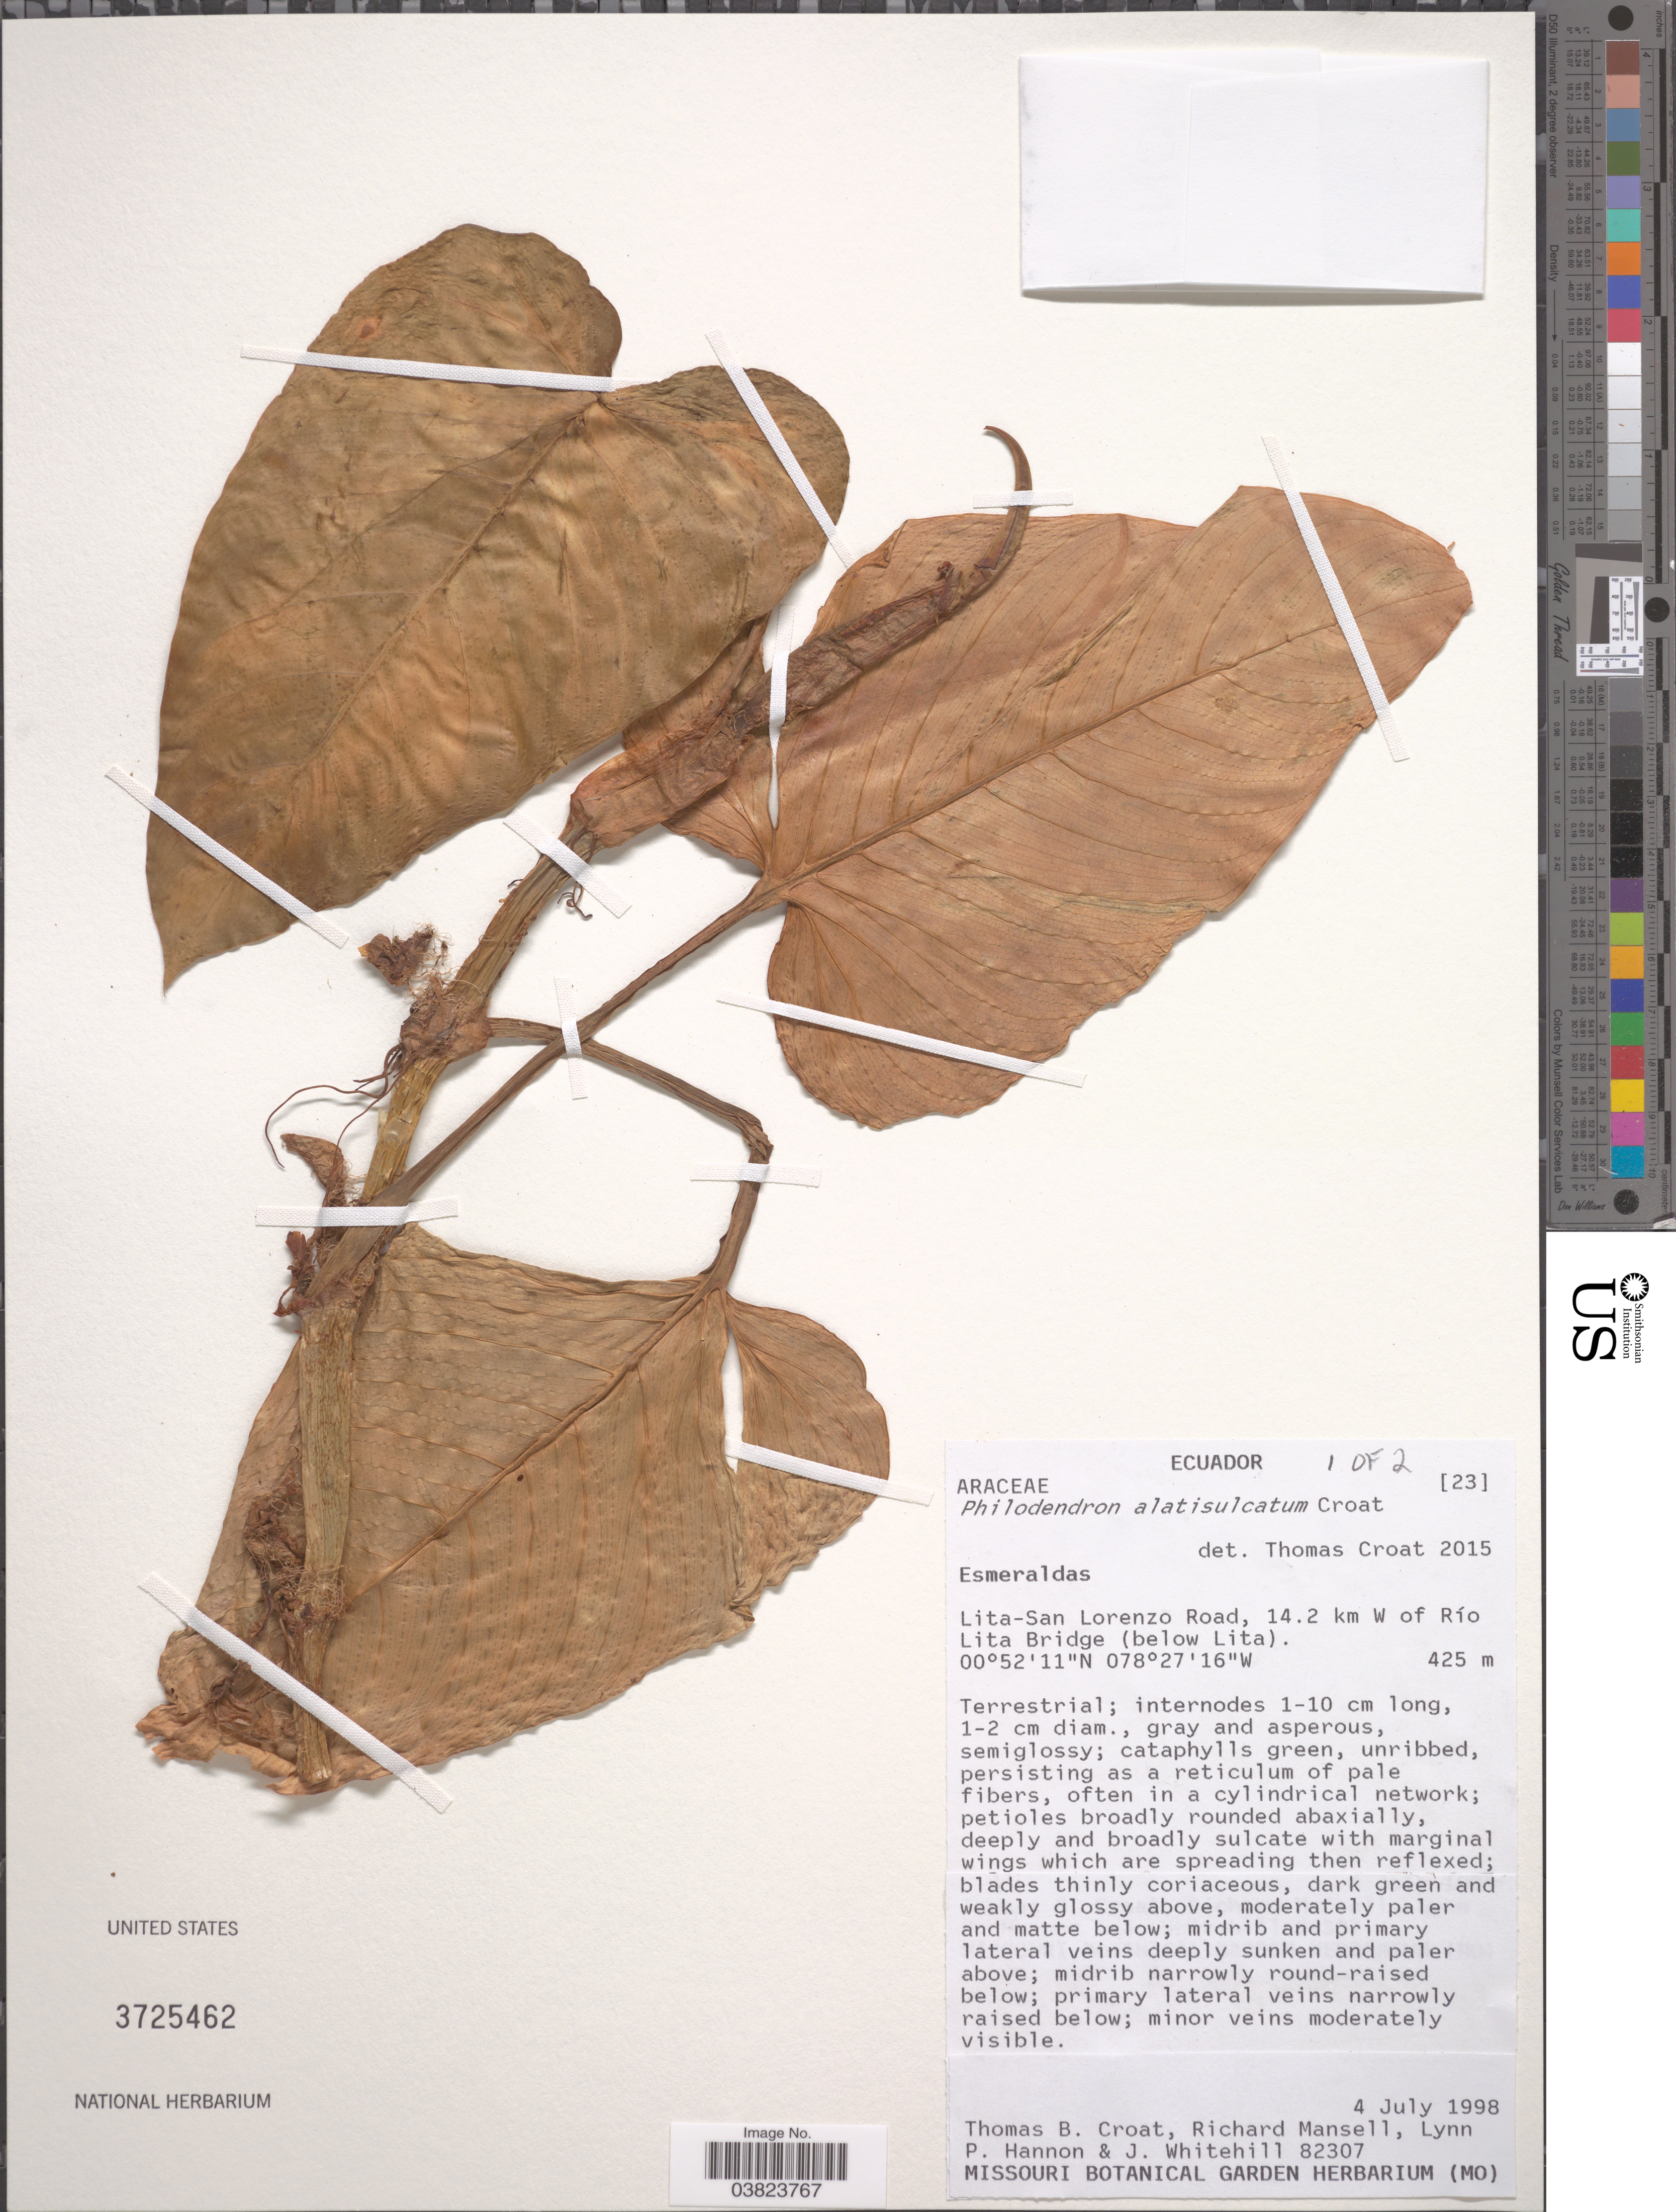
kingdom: Plantae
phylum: Tracheophyta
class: Liliopsida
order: Alismatales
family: Araceae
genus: Philodendron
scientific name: Philodendron alatisulcatum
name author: Croat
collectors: T. B. Croat, R. Mansell, L. Hannon & J. Whitehill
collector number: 82307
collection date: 1998-07-04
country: Ecuador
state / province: Esmeraldas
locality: Lita-San Lorenzo Road, 14.2 km W of Río Lita Bridge (below Lita).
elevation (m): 425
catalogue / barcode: US 3725462